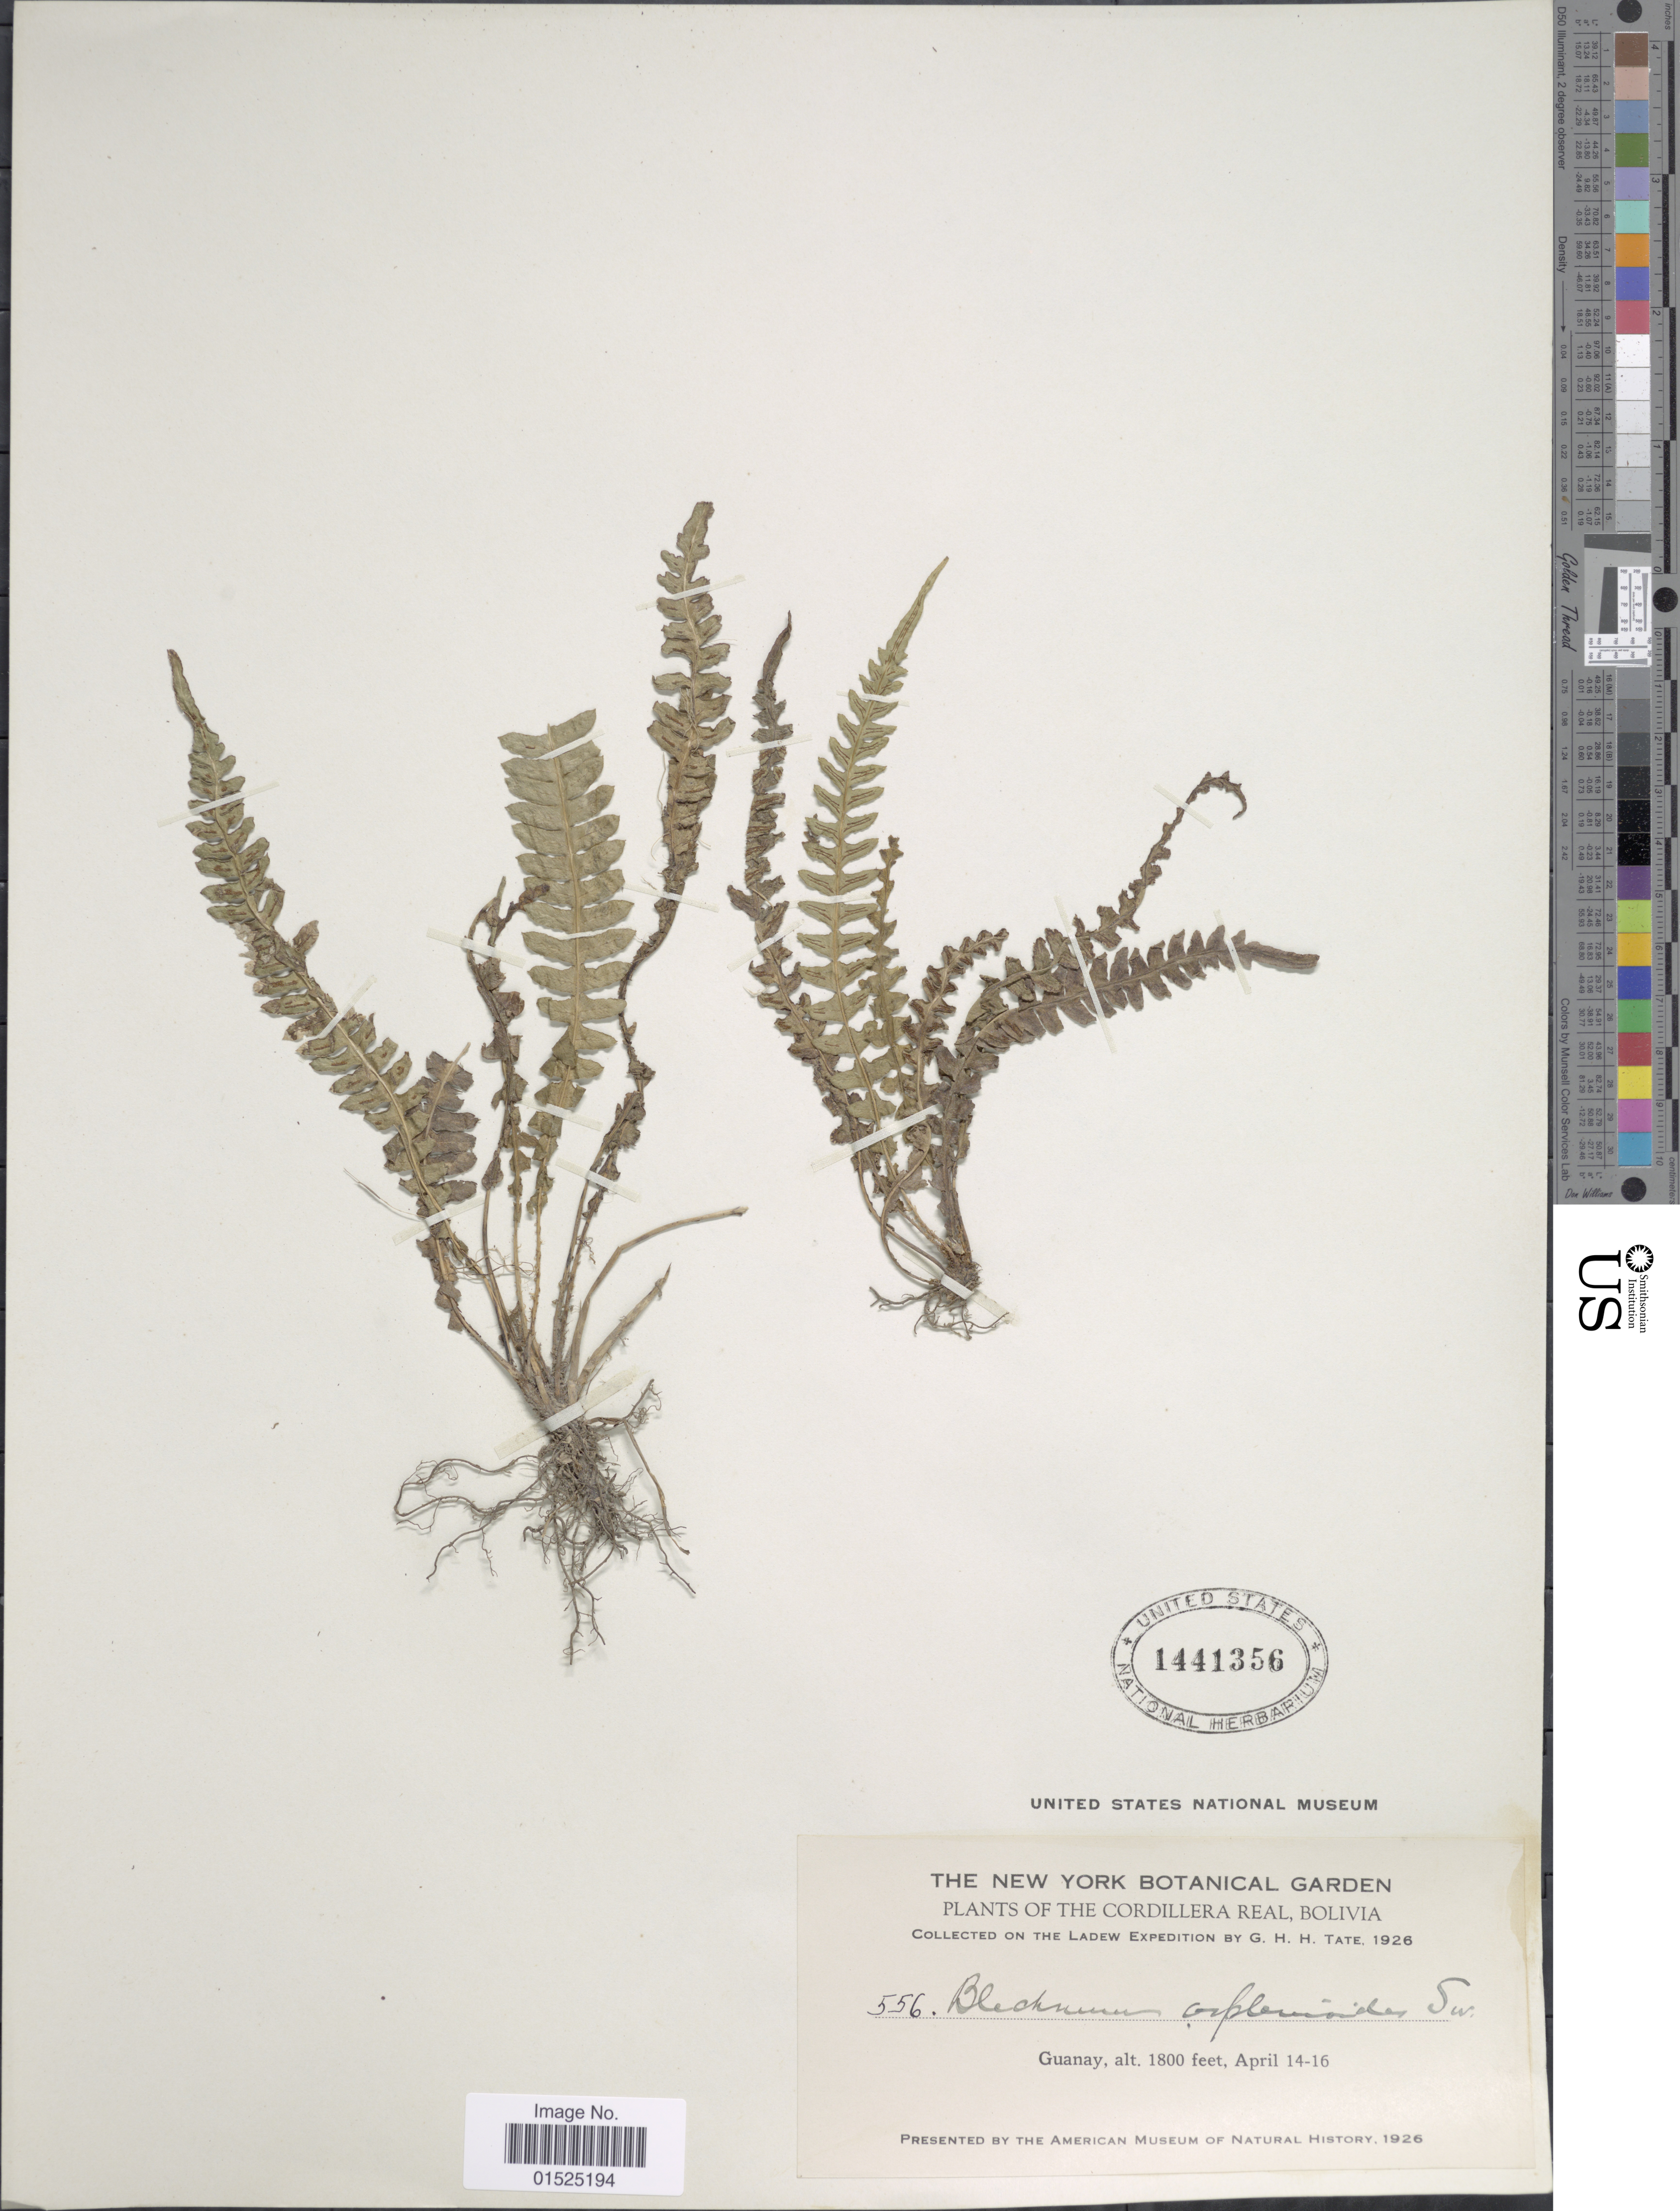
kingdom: Plantae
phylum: Tracheophyta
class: Polypodiopsida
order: Polypodiales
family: Blechnaceae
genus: Blechnum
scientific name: Blechnum asplenioides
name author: Sw.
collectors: G. H. H.Tate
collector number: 556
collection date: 1926-04-14/1926-04-16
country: Bolivia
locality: Cordillera Real, Guanay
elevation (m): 549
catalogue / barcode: US 1441356